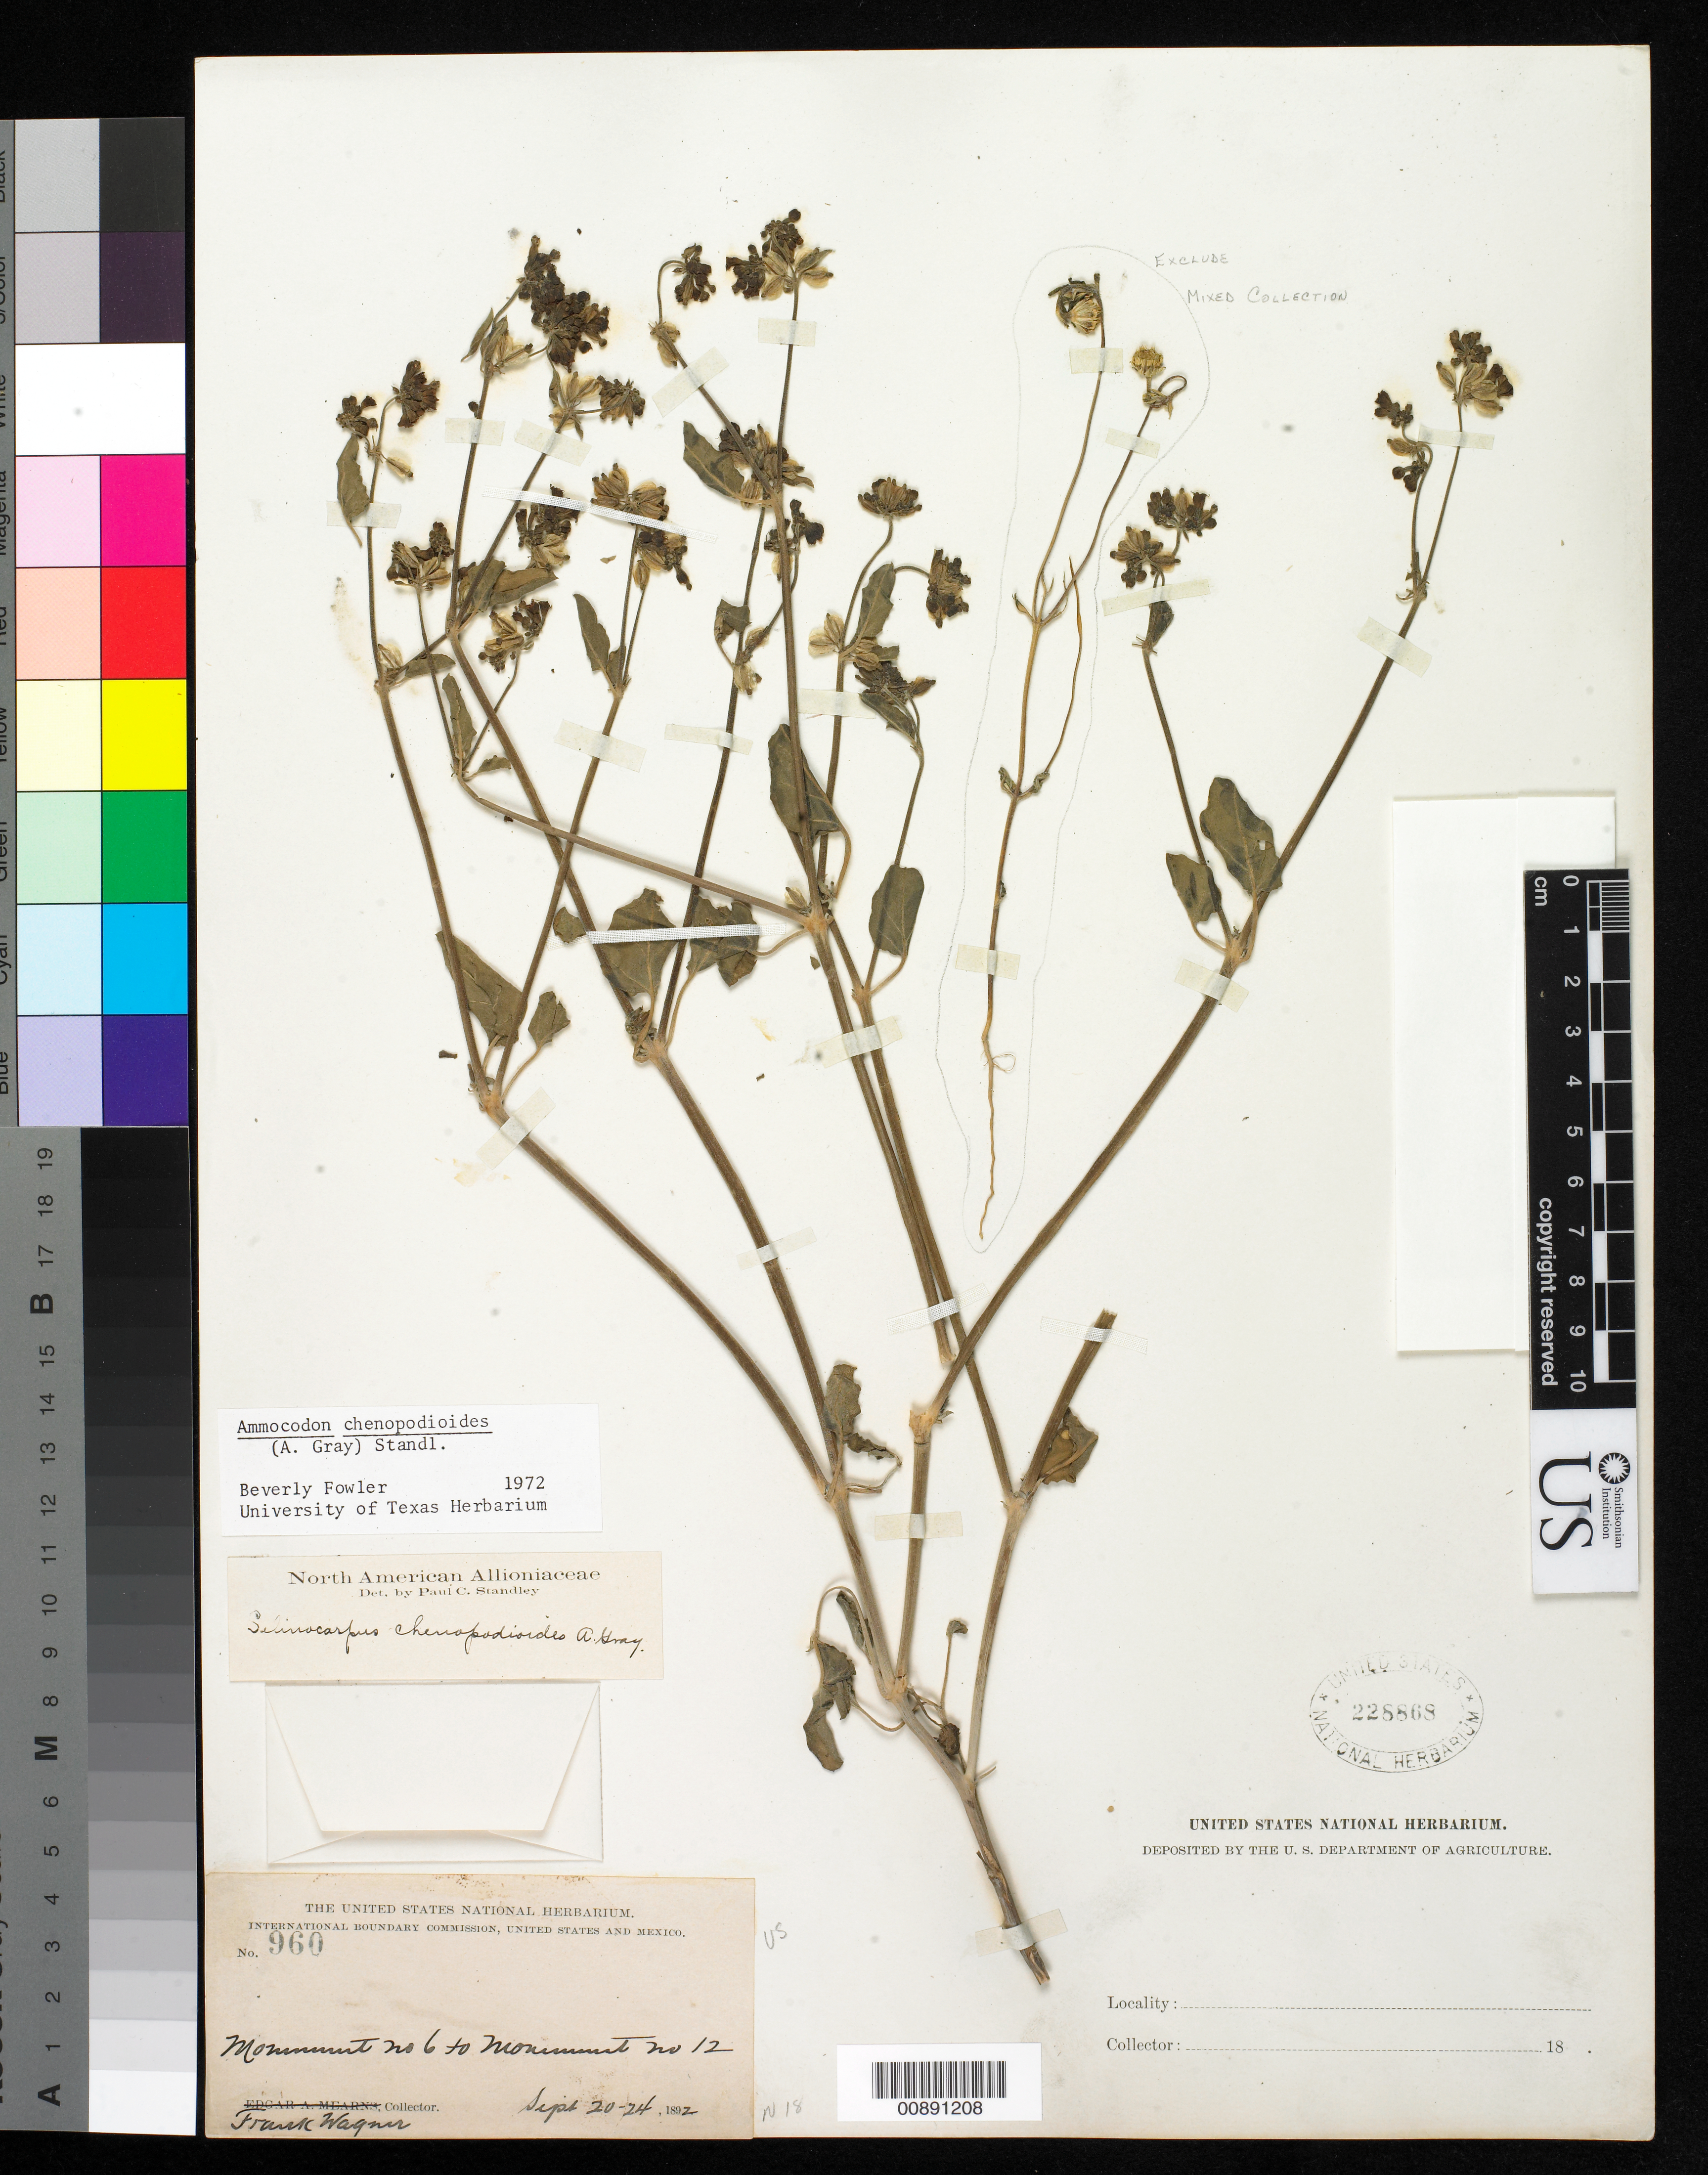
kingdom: Plantae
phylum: Tracheophyta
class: Magnoliopsida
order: Caryophyllales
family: Nyctaginaceae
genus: Acleisanthes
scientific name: Acleisanthes chenopodioides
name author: (A. Gray) R.A. Levin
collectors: F. Wagner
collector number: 960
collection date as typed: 20 Sep 1892 to 24 Sep 1892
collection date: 1892-09-20/1892-09-24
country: United States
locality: Monument no. 6 to Monument no. 12.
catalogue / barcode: US 228868